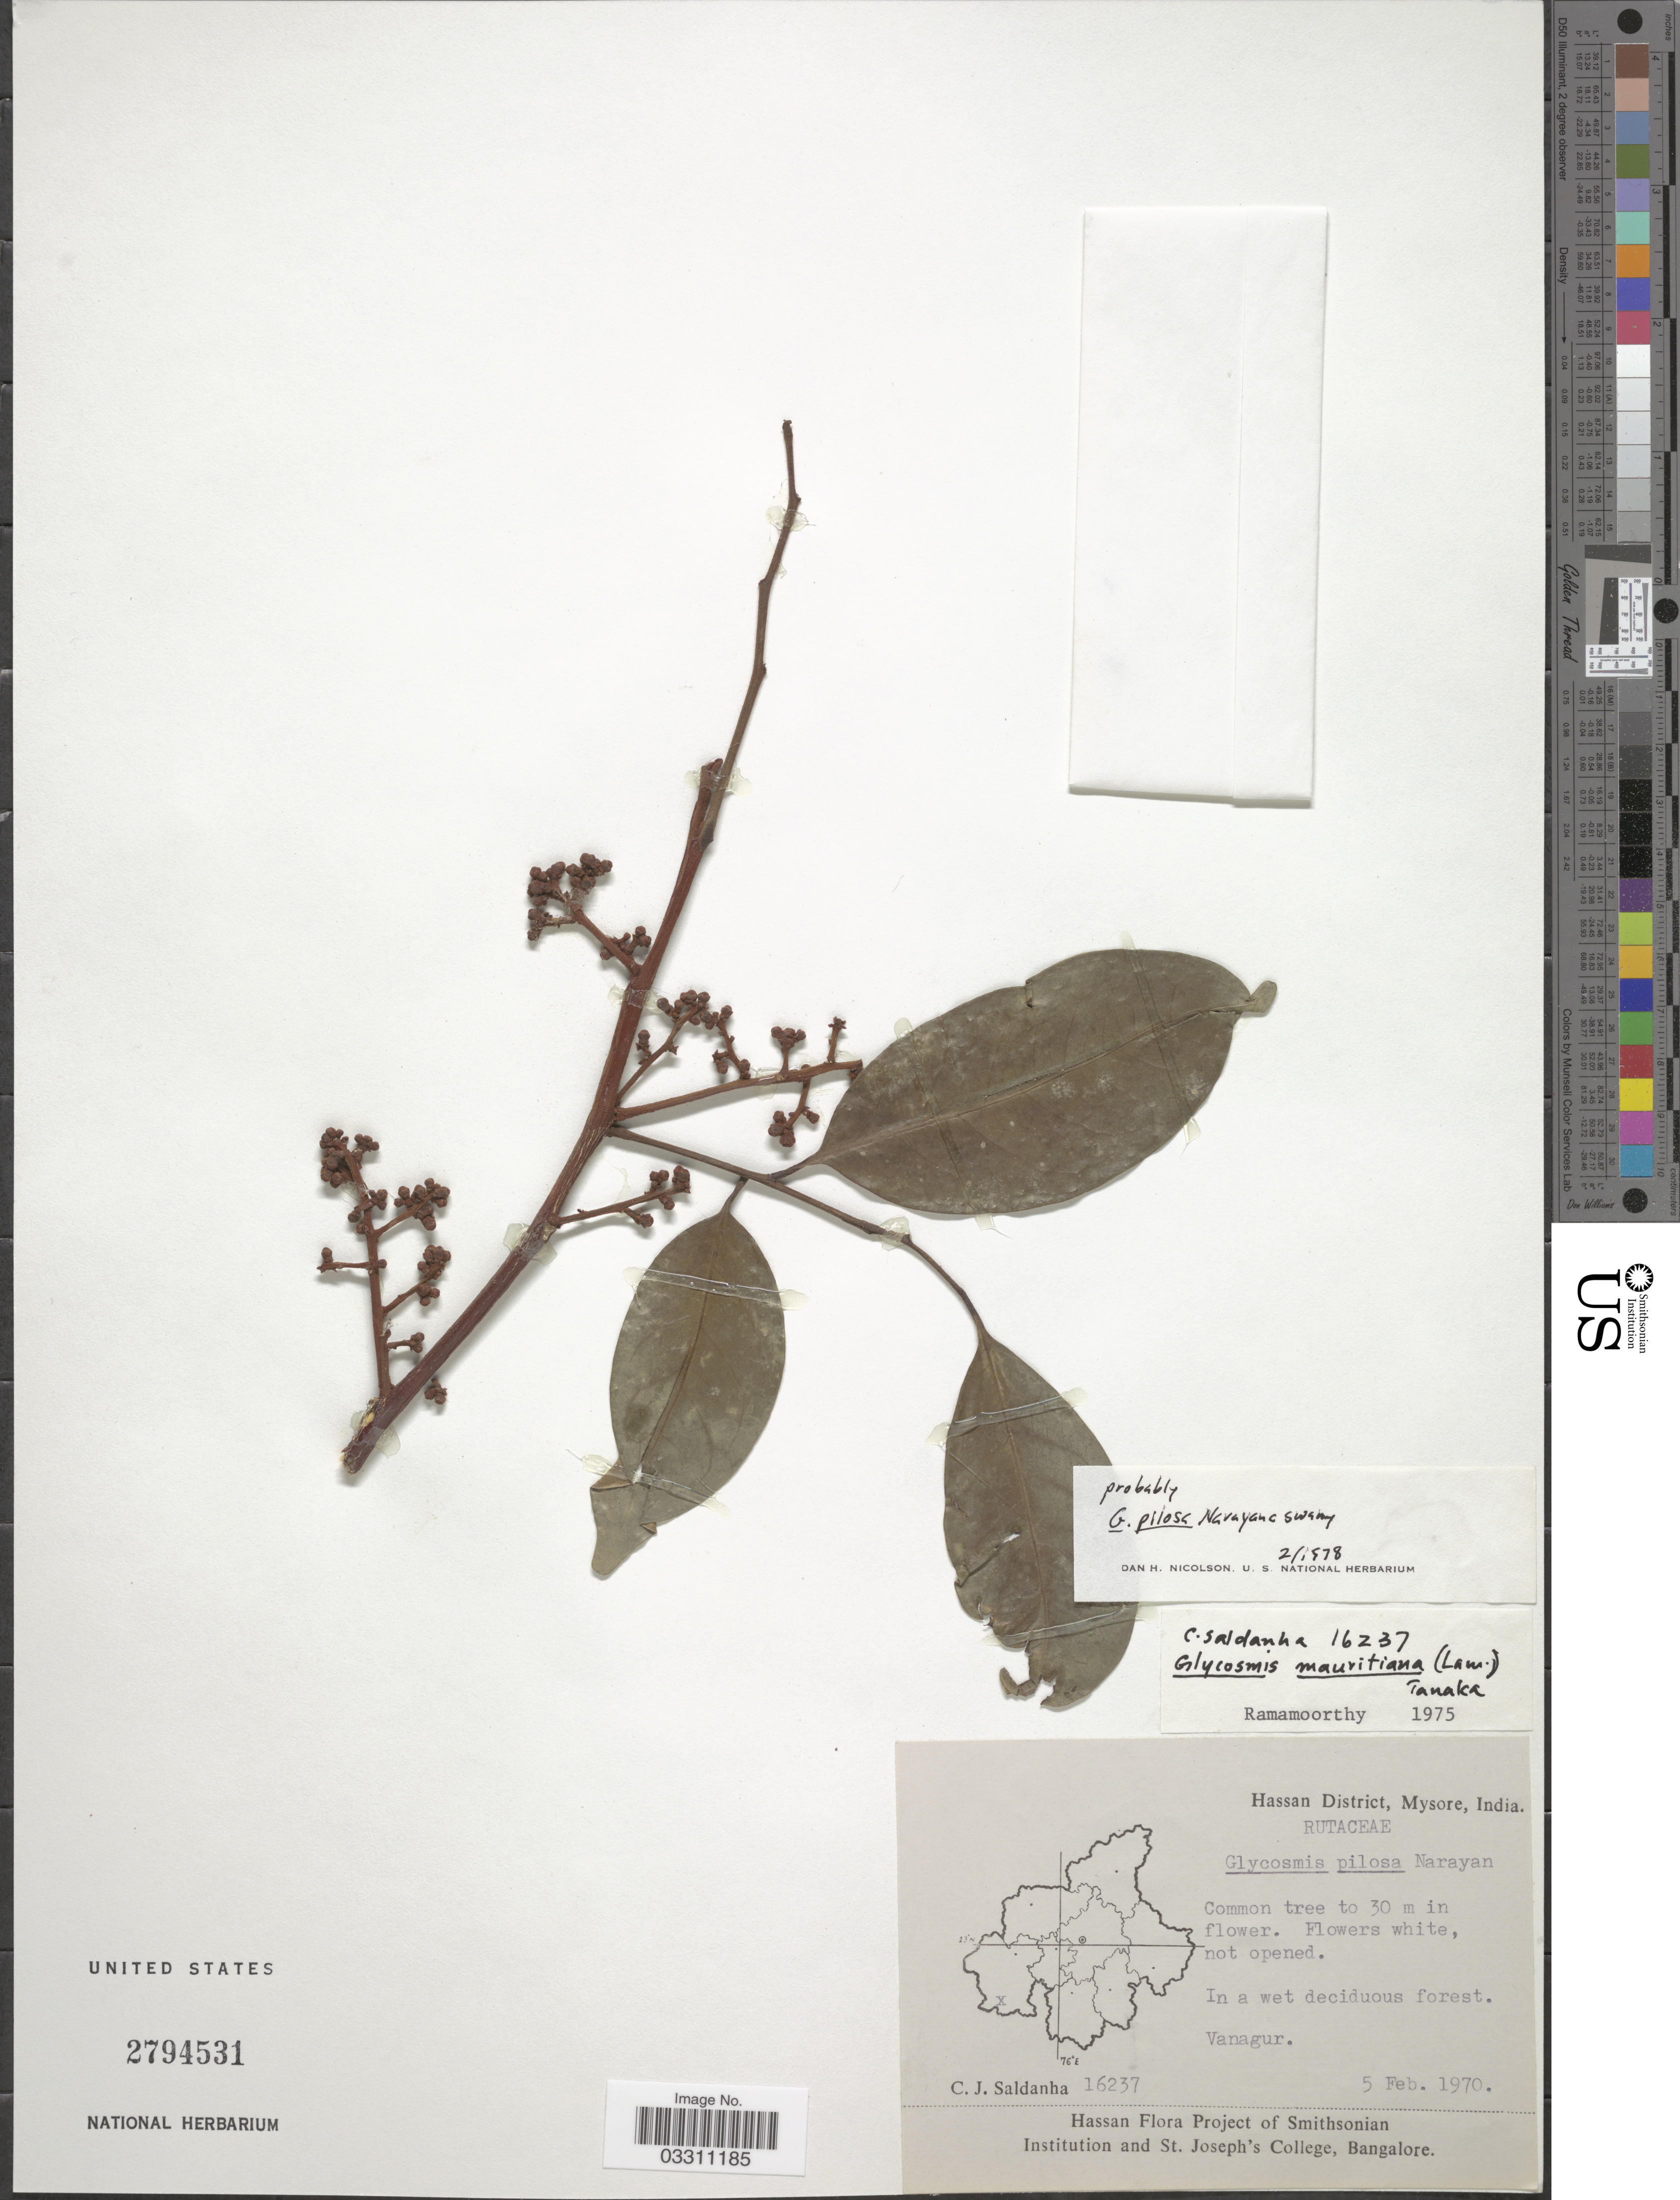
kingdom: Plantae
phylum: Tracheophyta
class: Magnoliopsida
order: Sapindales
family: Rutaceae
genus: Glycosmis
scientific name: Glycosmis pilosa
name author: V. Naray.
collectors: C. J. Saldanha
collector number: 16237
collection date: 1970-02-05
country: India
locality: Hassan District, Mysore. Vanagur.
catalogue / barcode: US 2794531